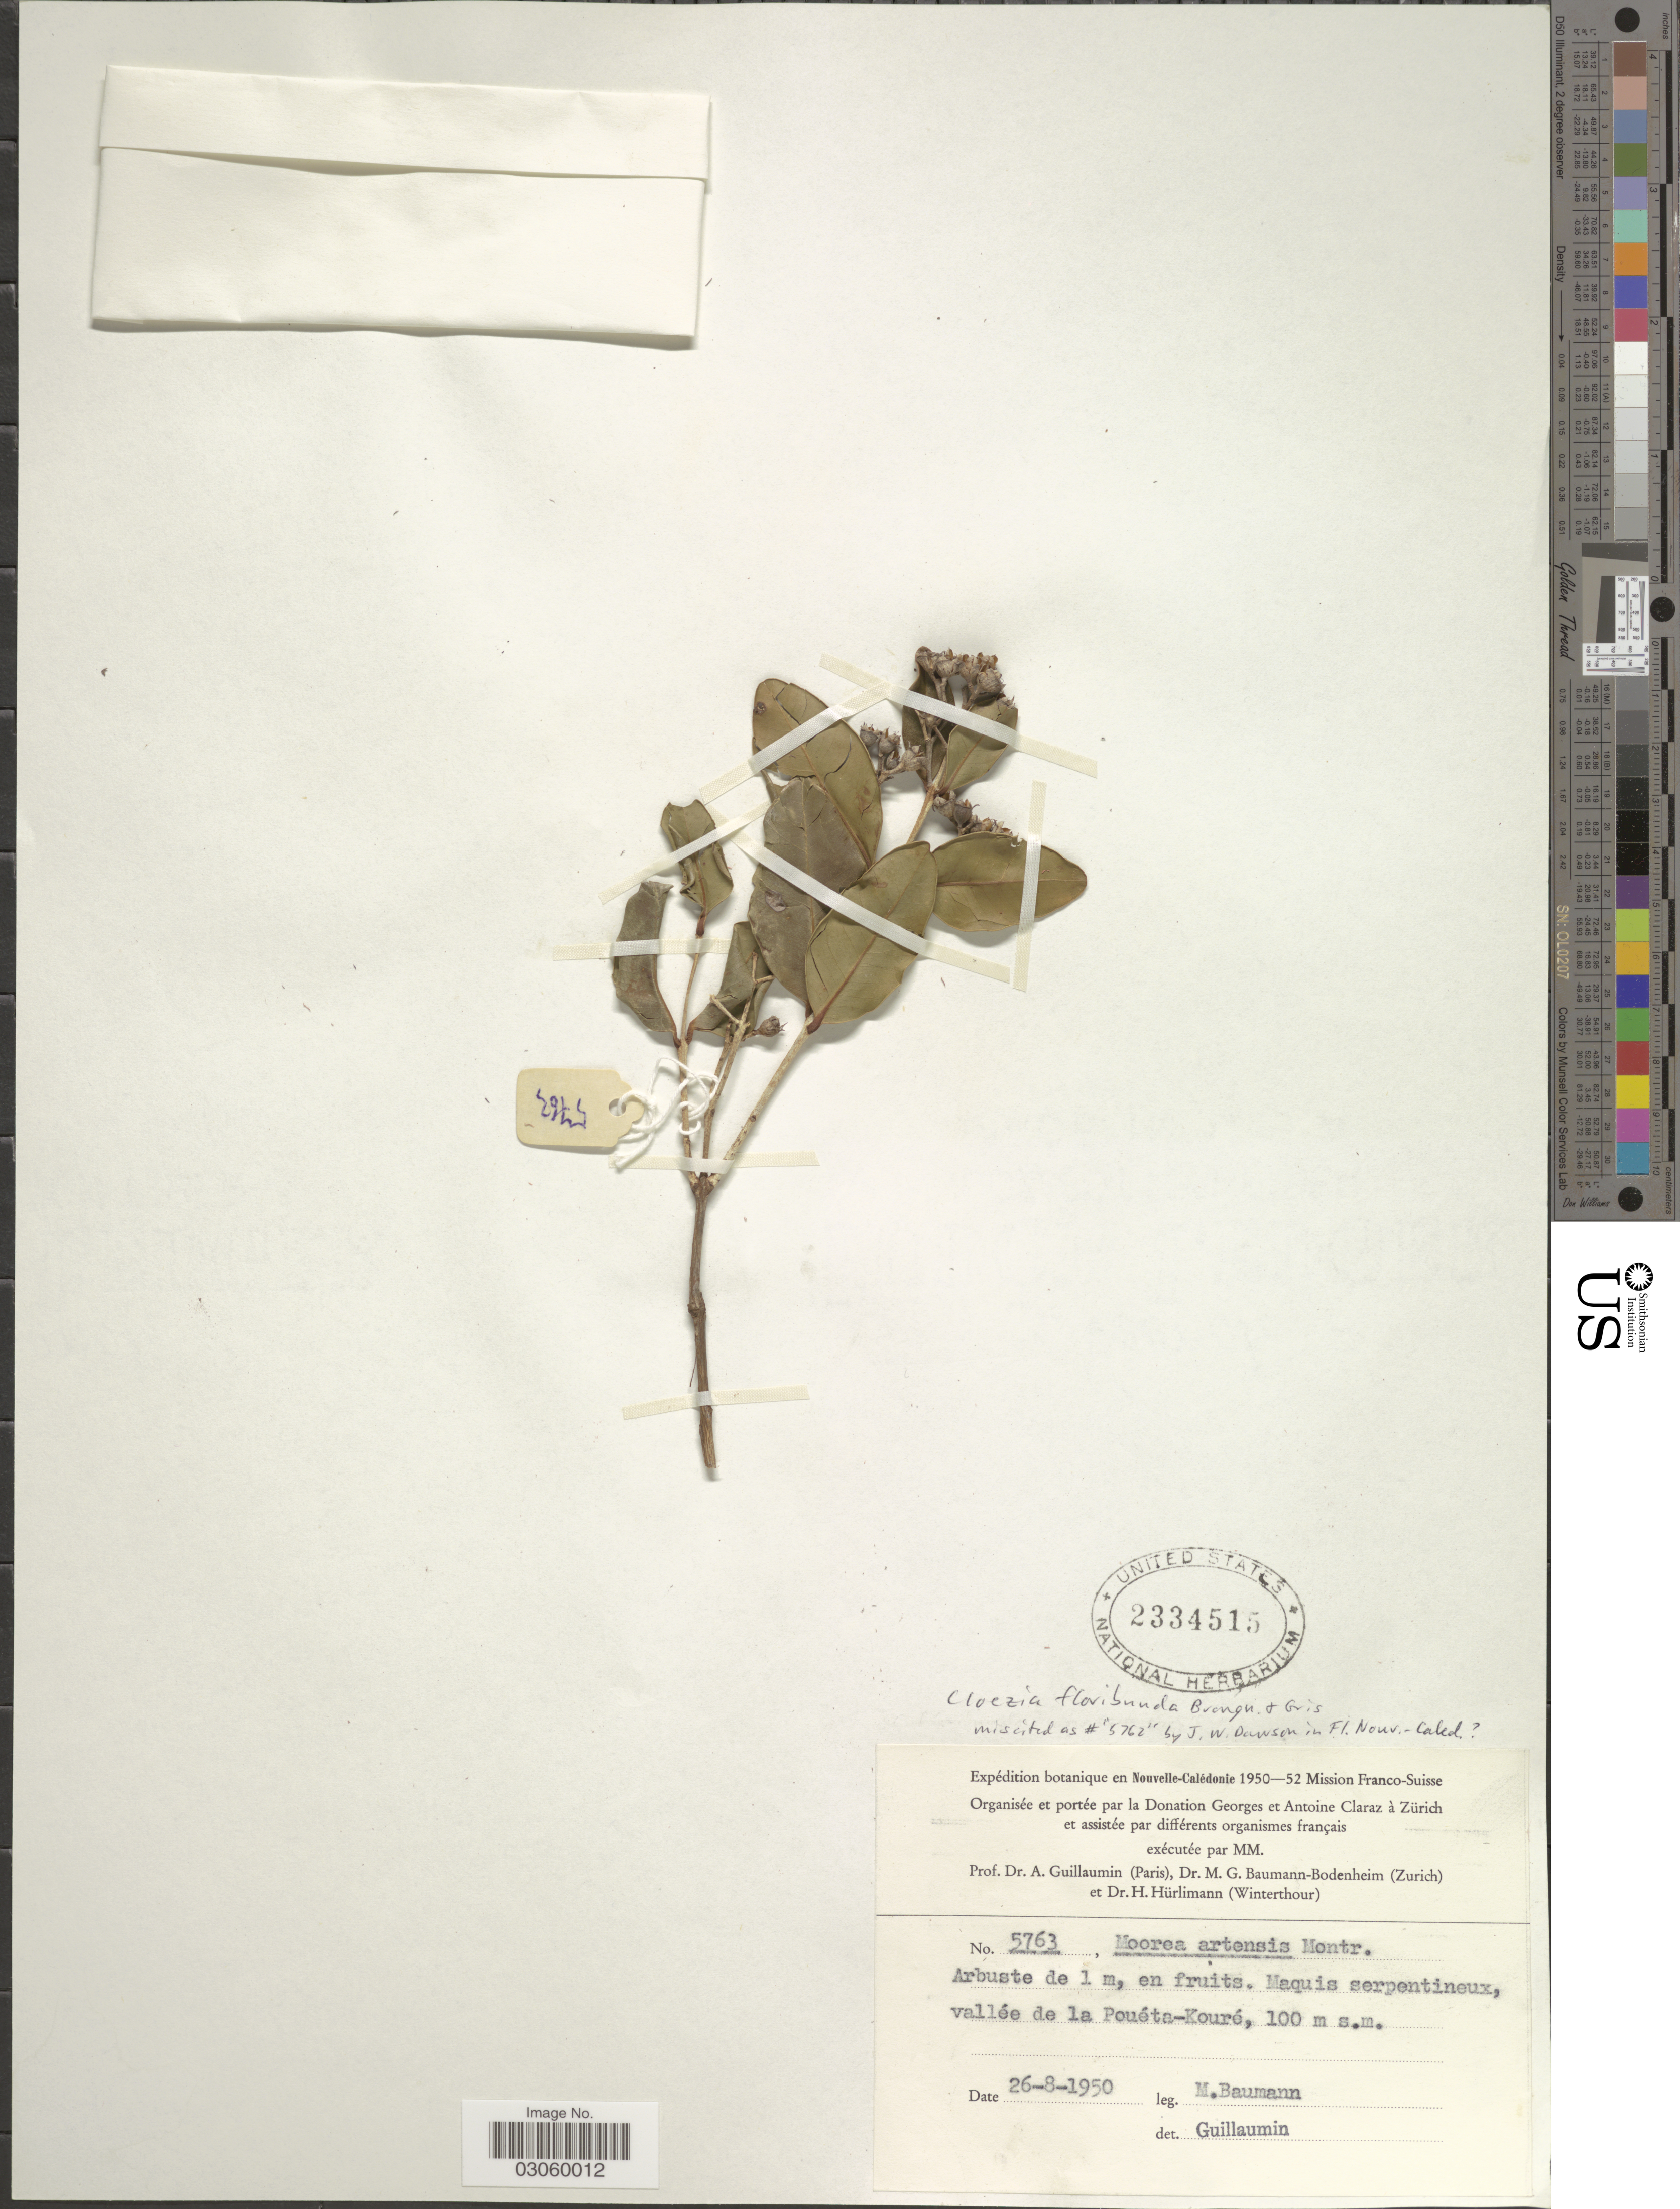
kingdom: Plantae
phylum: Tracheophyta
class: Magnoliopsida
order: Myrtales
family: Myrtaceae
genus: Cloezia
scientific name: Cloezia floribunda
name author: Brongn. & Gris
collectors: M. Baumann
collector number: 5763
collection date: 1950-08-26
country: New Caledonia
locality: Nouvelle-Calédonie, Maquis serpentineux, vallée de la Pouéta-Kouré.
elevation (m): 100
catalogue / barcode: US 2334515